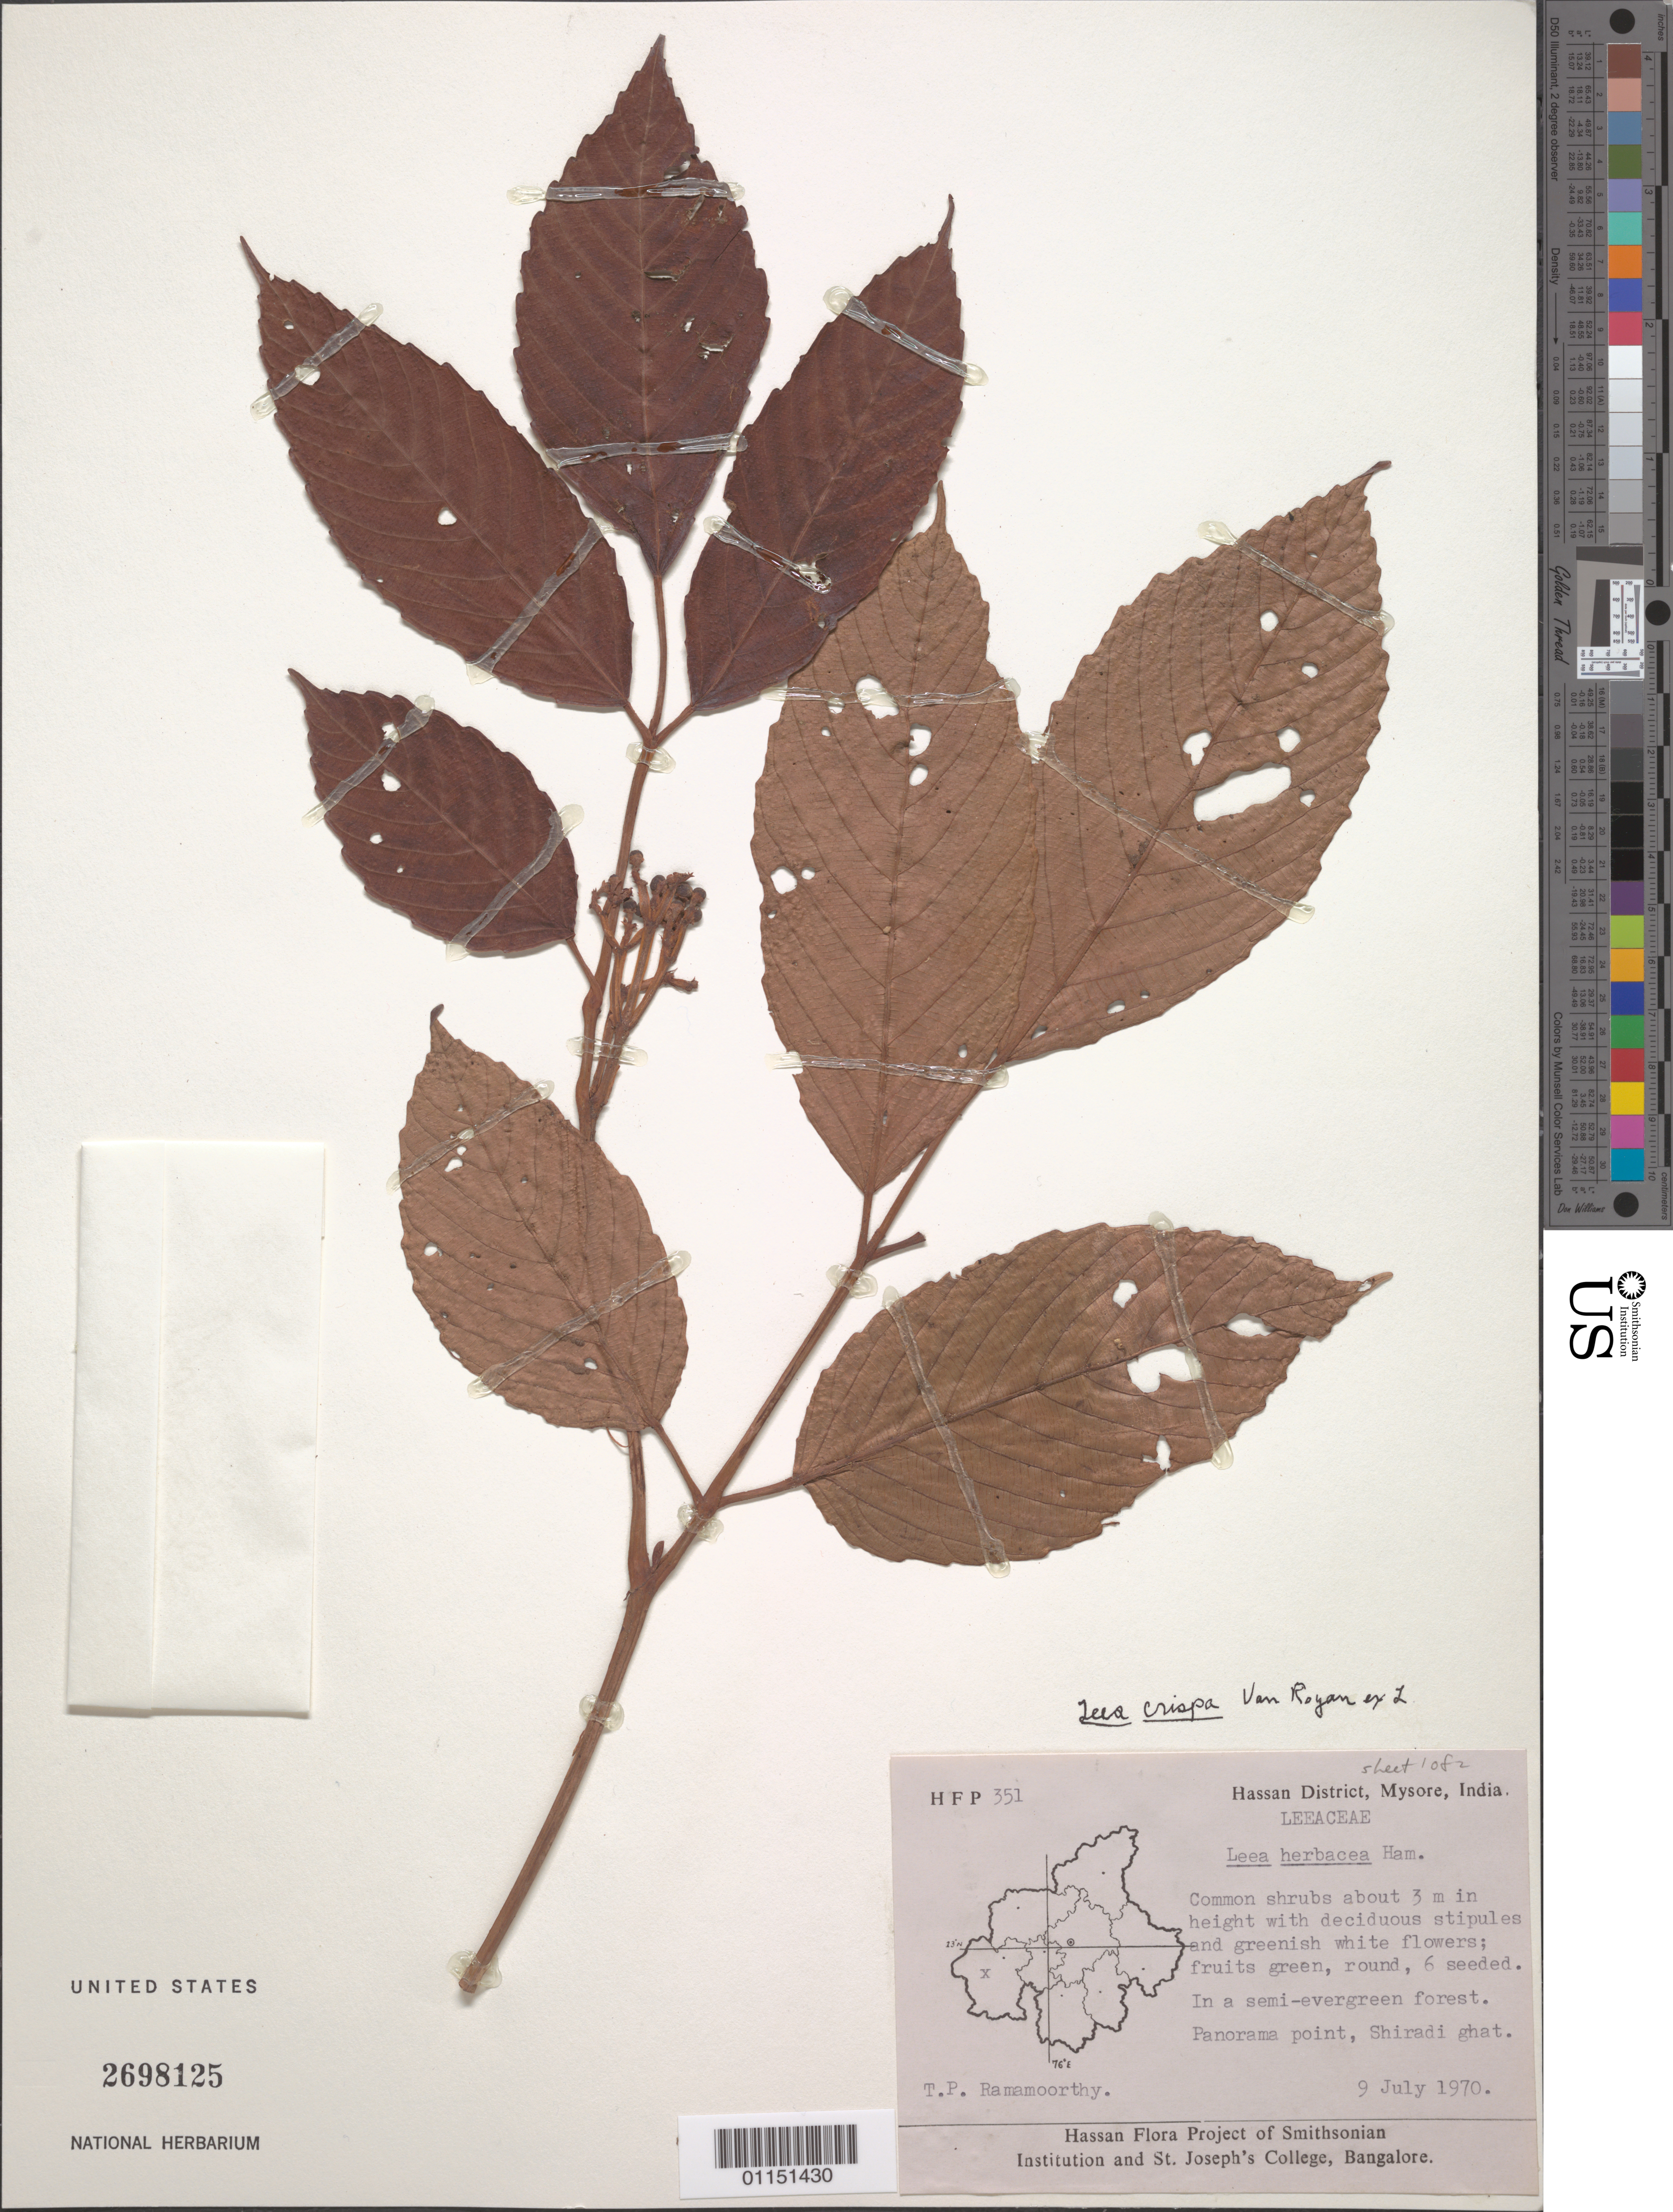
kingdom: Plantae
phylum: Tracheophyta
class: Magnoliopsida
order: Vitales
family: Vitaceae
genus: Leea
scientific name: Leea asiatica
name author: (L.) Ridsdale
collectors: T. P. Ramamoorthy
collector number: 351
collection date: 1970-07-09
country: India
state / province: Karnataka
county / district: Mysore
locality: Panorama point, Shiradi ghat.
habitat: Common shrubs in a semi-evergreen forest.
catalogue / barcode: US 2698125